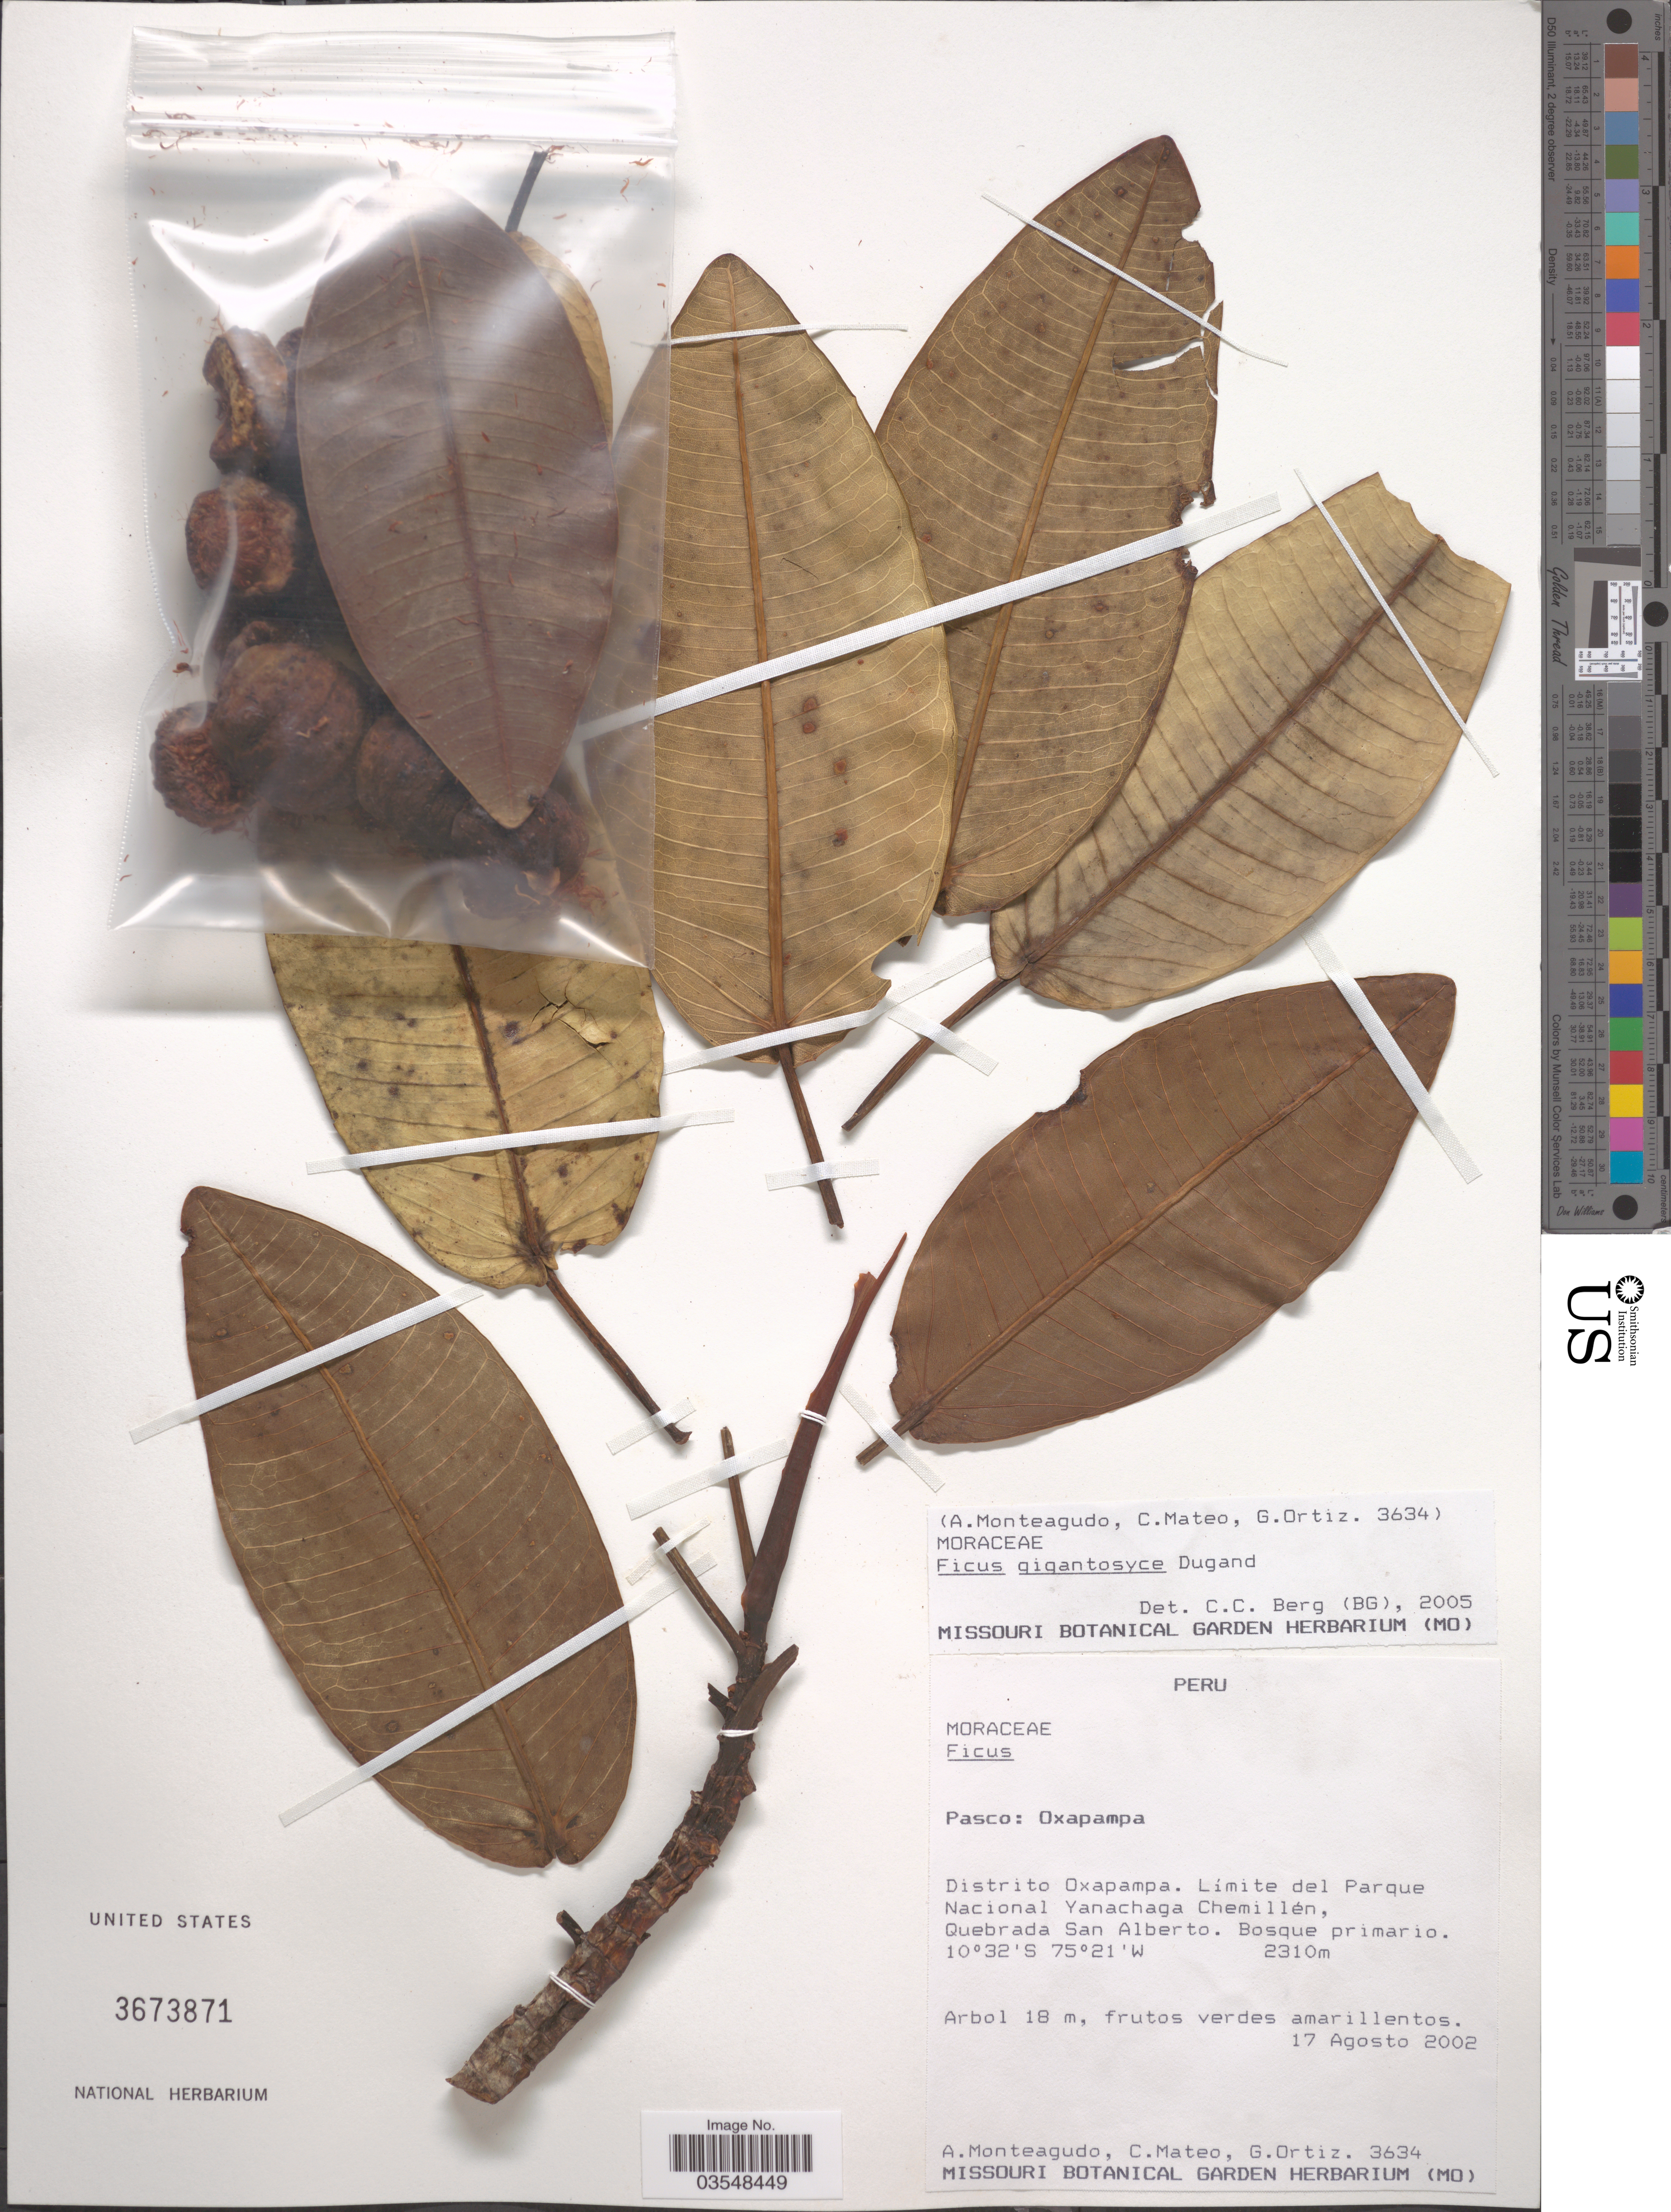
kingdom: Plantae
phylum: Tracheophyta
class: Magnoliopsida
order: Rosales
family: Moraceae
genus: Ficus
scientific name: Ficus gigantosyce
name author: Dugand G.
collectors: A. Monteagudo, C. Mateo & G. Ortiz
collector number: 3634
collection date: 2002-08-17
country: Peru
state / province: Pasco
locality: Oxapampa. Distrito Oxapampa. Límite del Parque Nacional Yanachaga Chemillén, Quebrada San Alberto.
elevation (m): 2310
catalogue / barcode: US 3673871